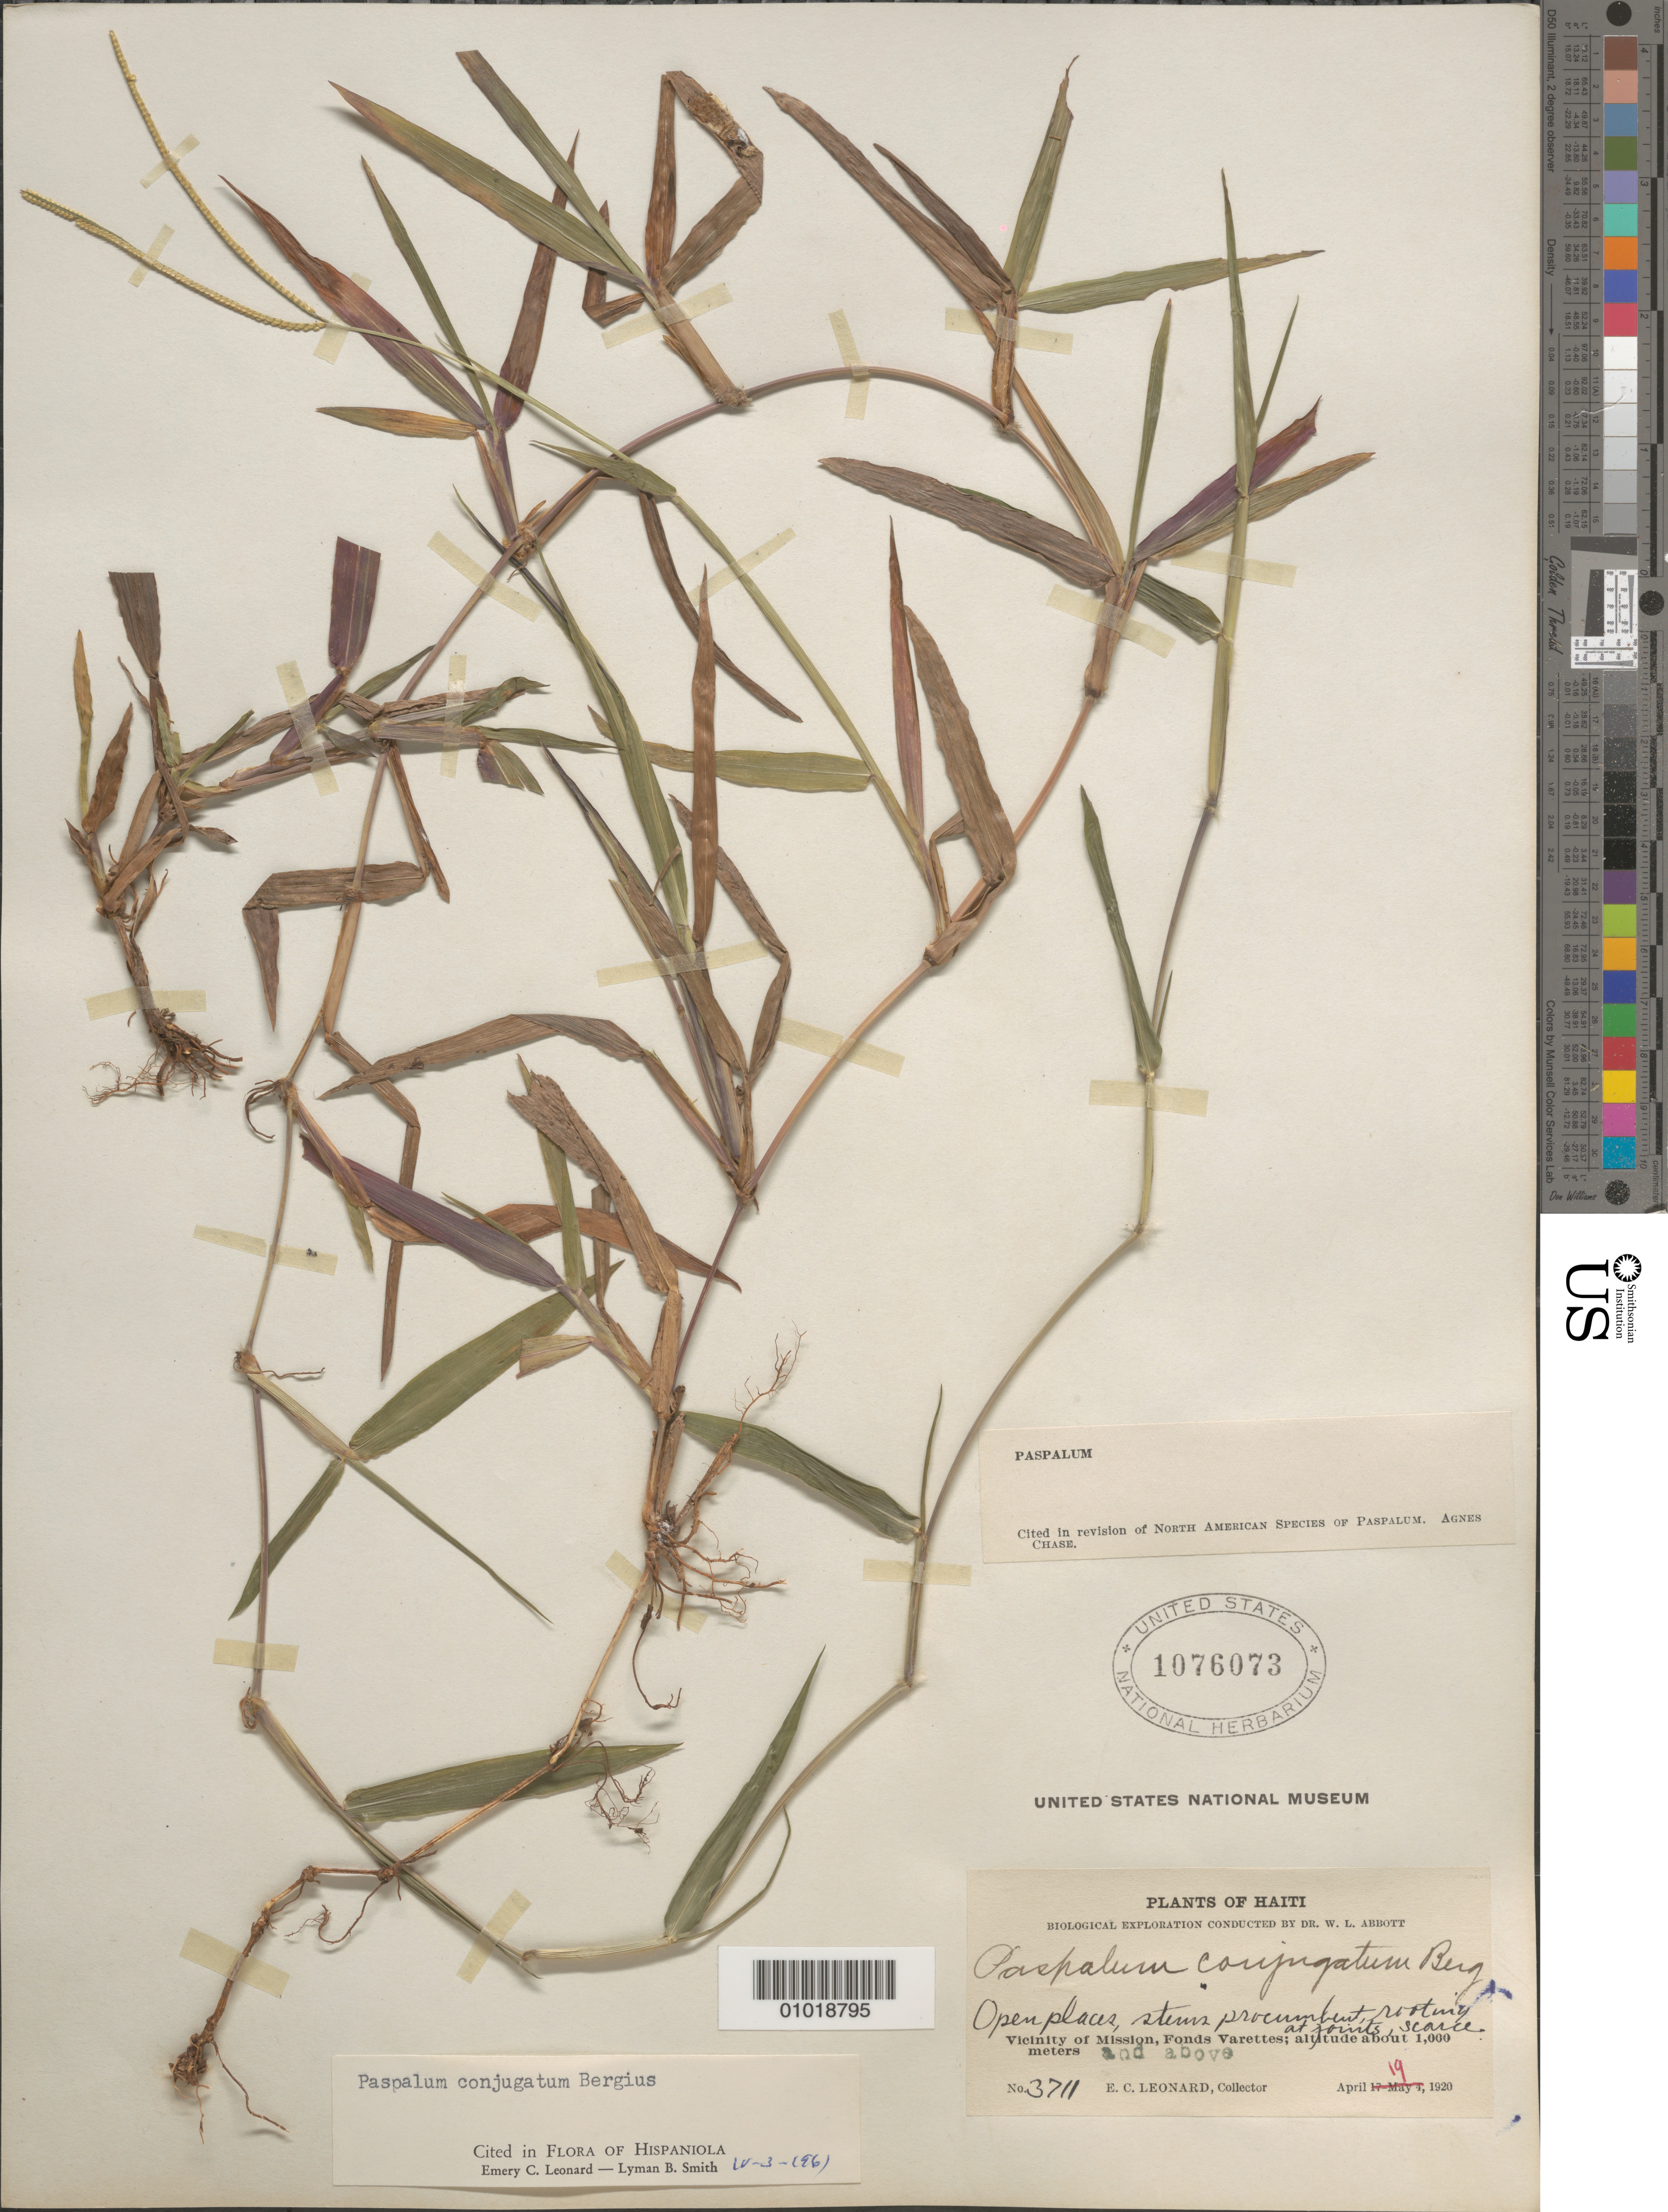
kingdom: Plantae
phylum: Tracheophyta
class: Liliopsida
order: Poales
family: Poaceae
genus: Paspalum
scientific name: Paspalum conjugatum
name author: P.J. Bergius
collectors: E. C. Leonard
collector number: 3711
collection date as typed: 19 Apr 1920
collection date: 1920-04-19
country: Haiti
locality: Vic. of Mission, Fonds Varettes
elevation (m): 1000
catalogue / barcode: US 1076703